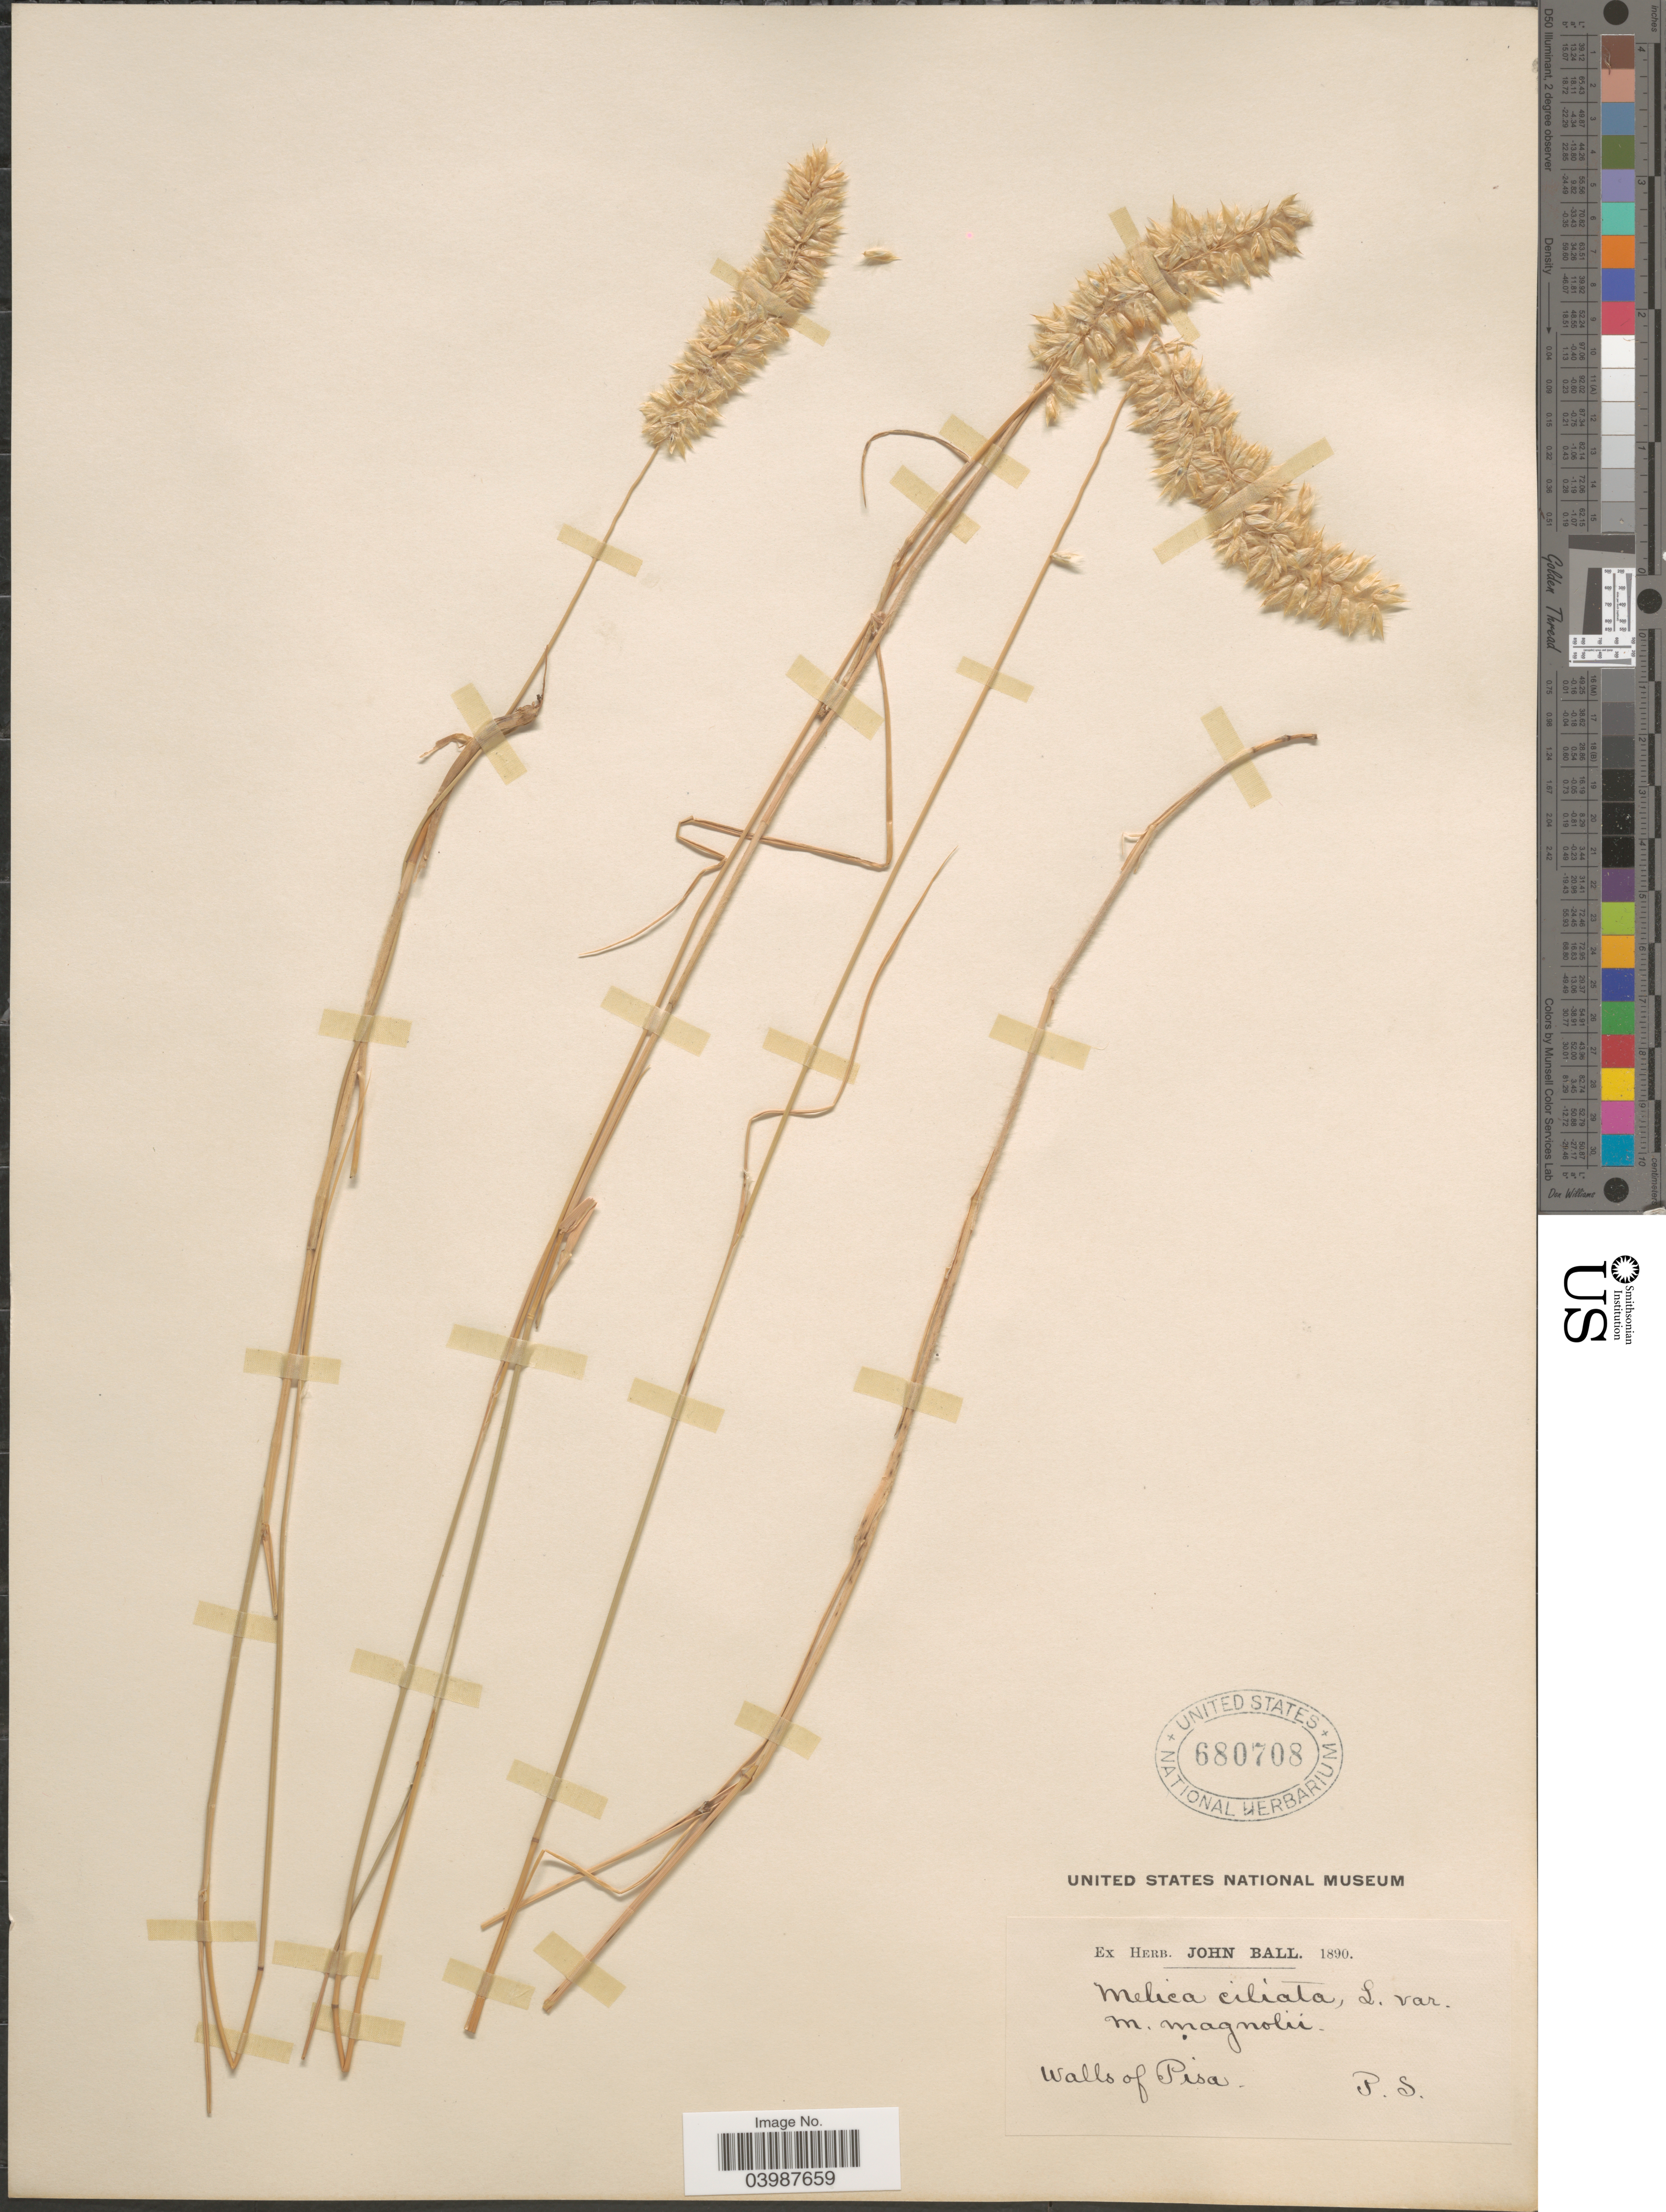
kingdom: Plantae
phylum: Tracheophyta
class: Liliopsida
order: Poales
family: Poaceae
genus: Melica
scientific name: Melica ciliata subsp. magnolii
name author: K. Richt.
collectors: P. S.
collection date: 1890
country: Italy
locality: Walls of Pisa.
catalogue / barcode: US 680708